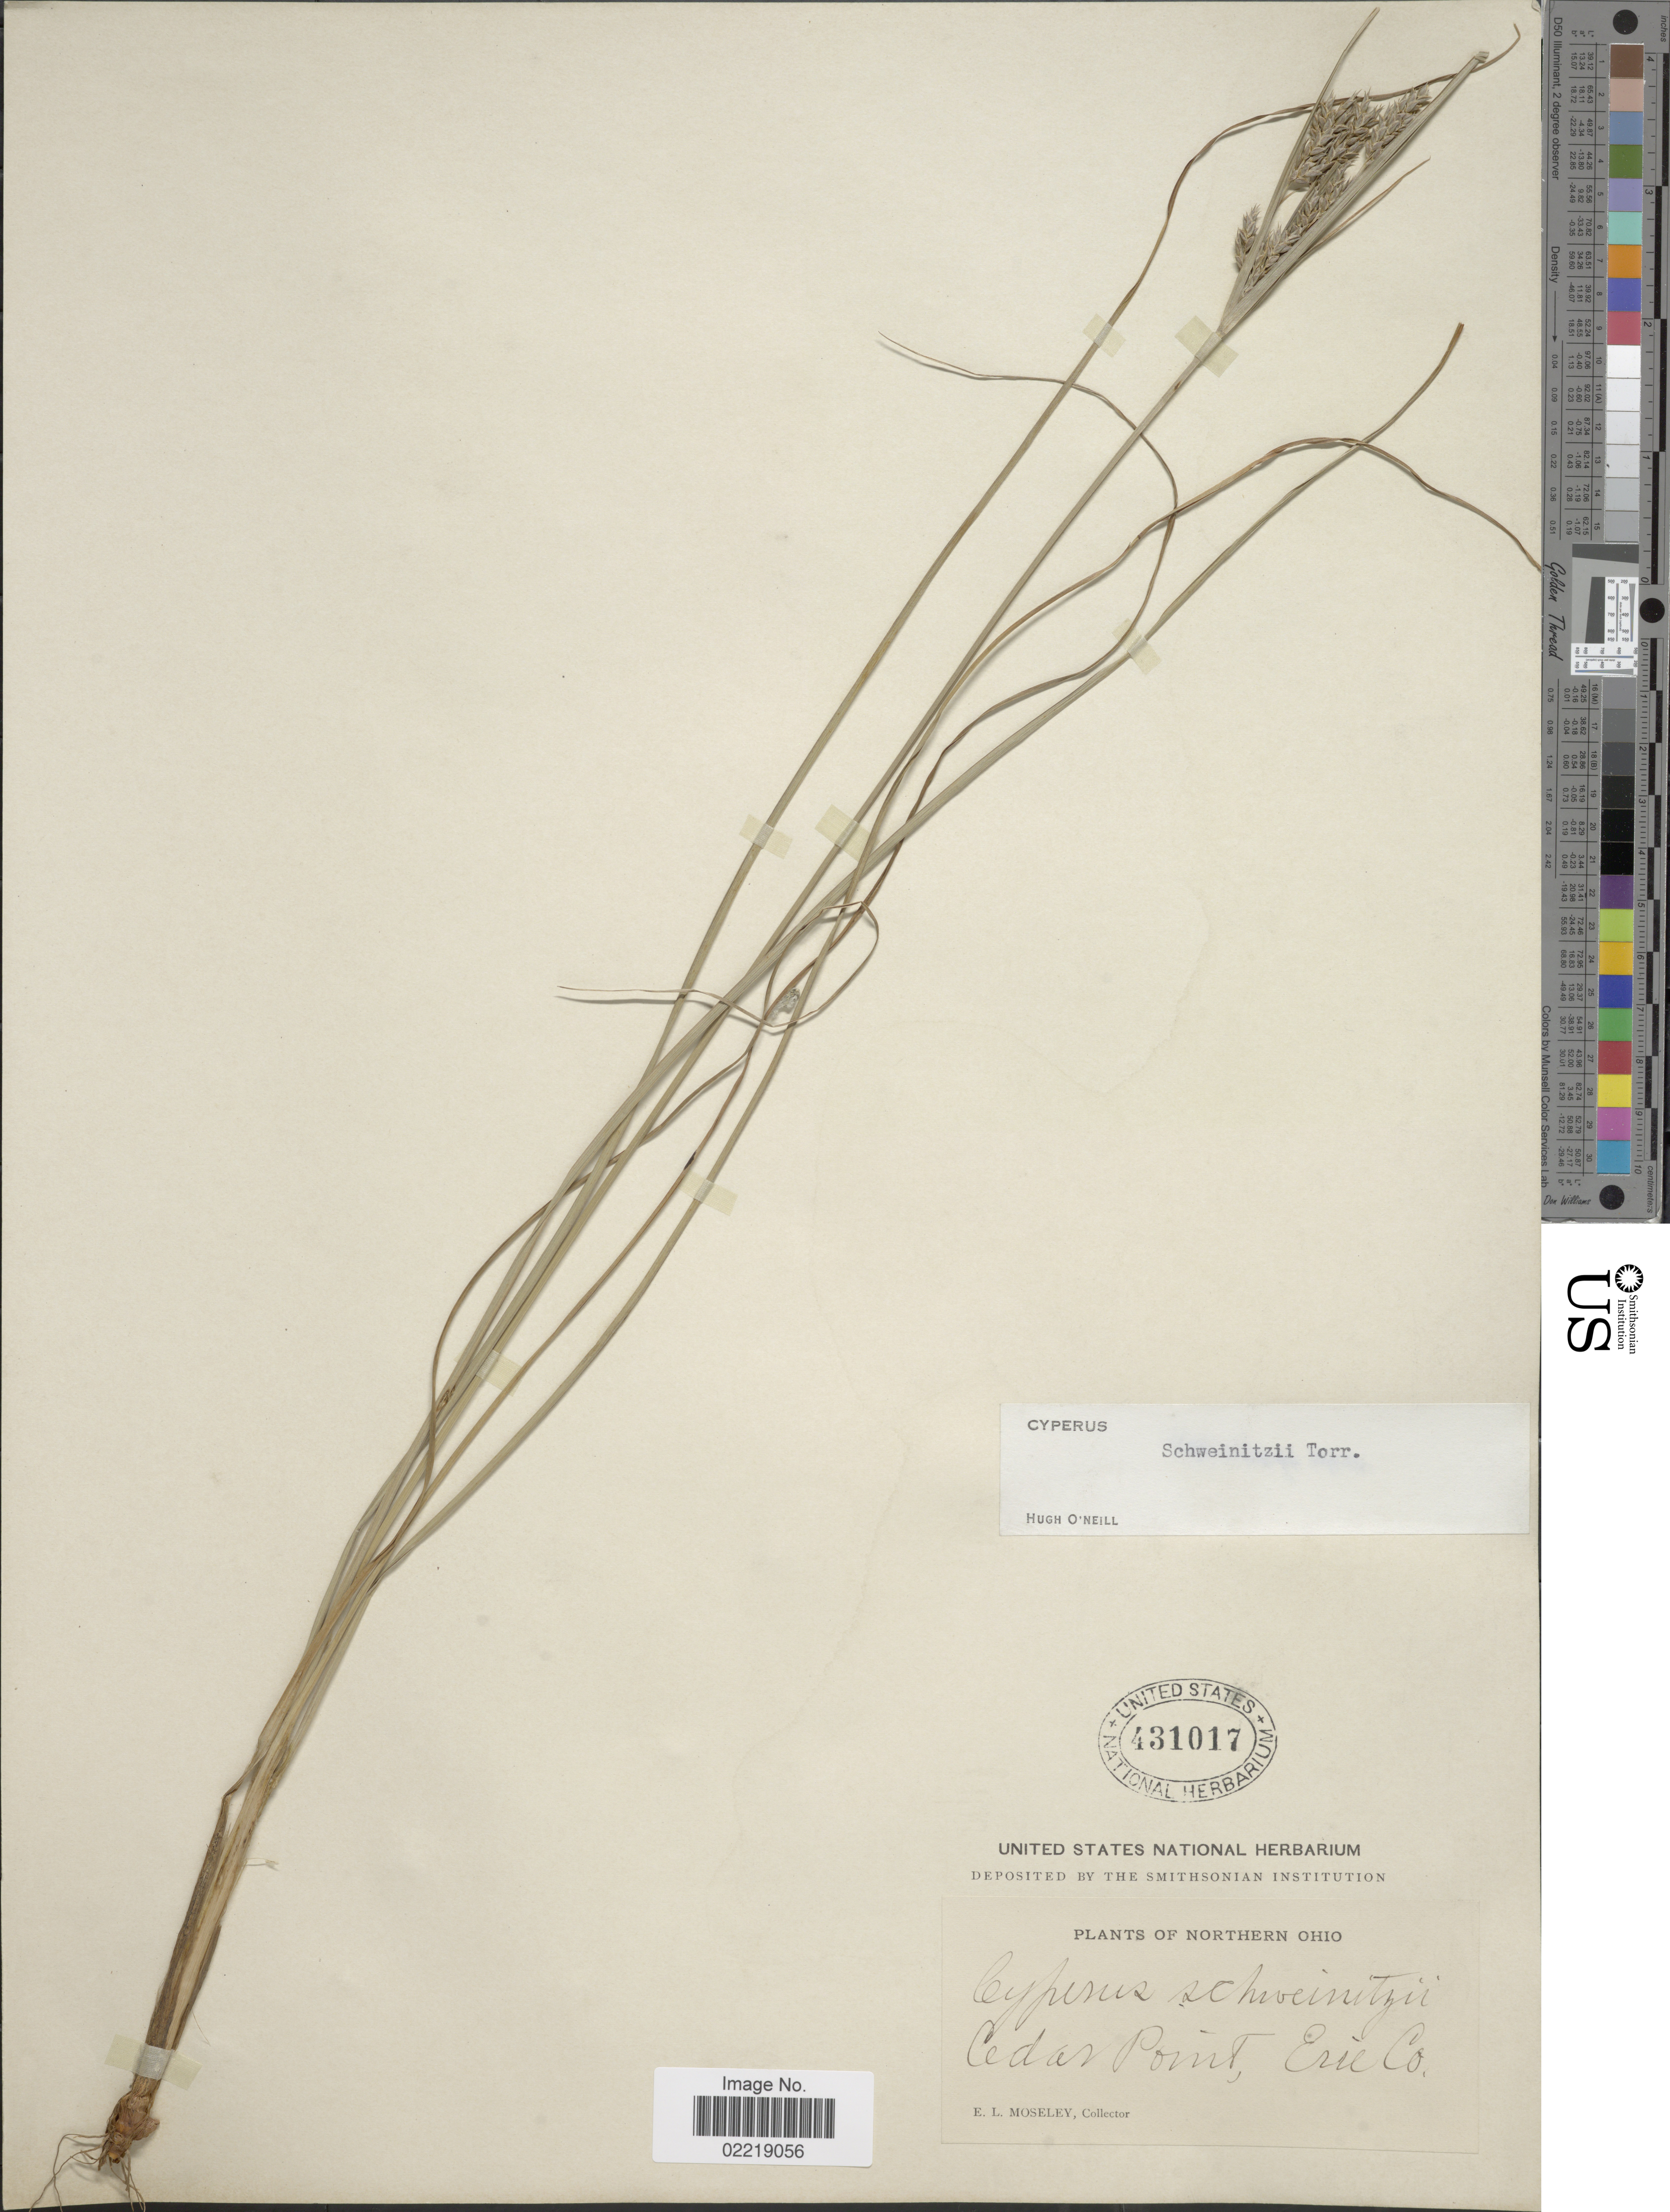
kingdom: Plantae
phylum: Tracheophyta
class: Liliopsida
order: Poales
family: Cyperaceae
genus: Cyperus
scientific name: Cyperus schweinitzii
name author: Torr.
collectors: E. Moseley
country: United States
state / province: Ohio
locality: Northern Ohio, Cedar Point, Erie Co.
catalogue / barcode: US 431017